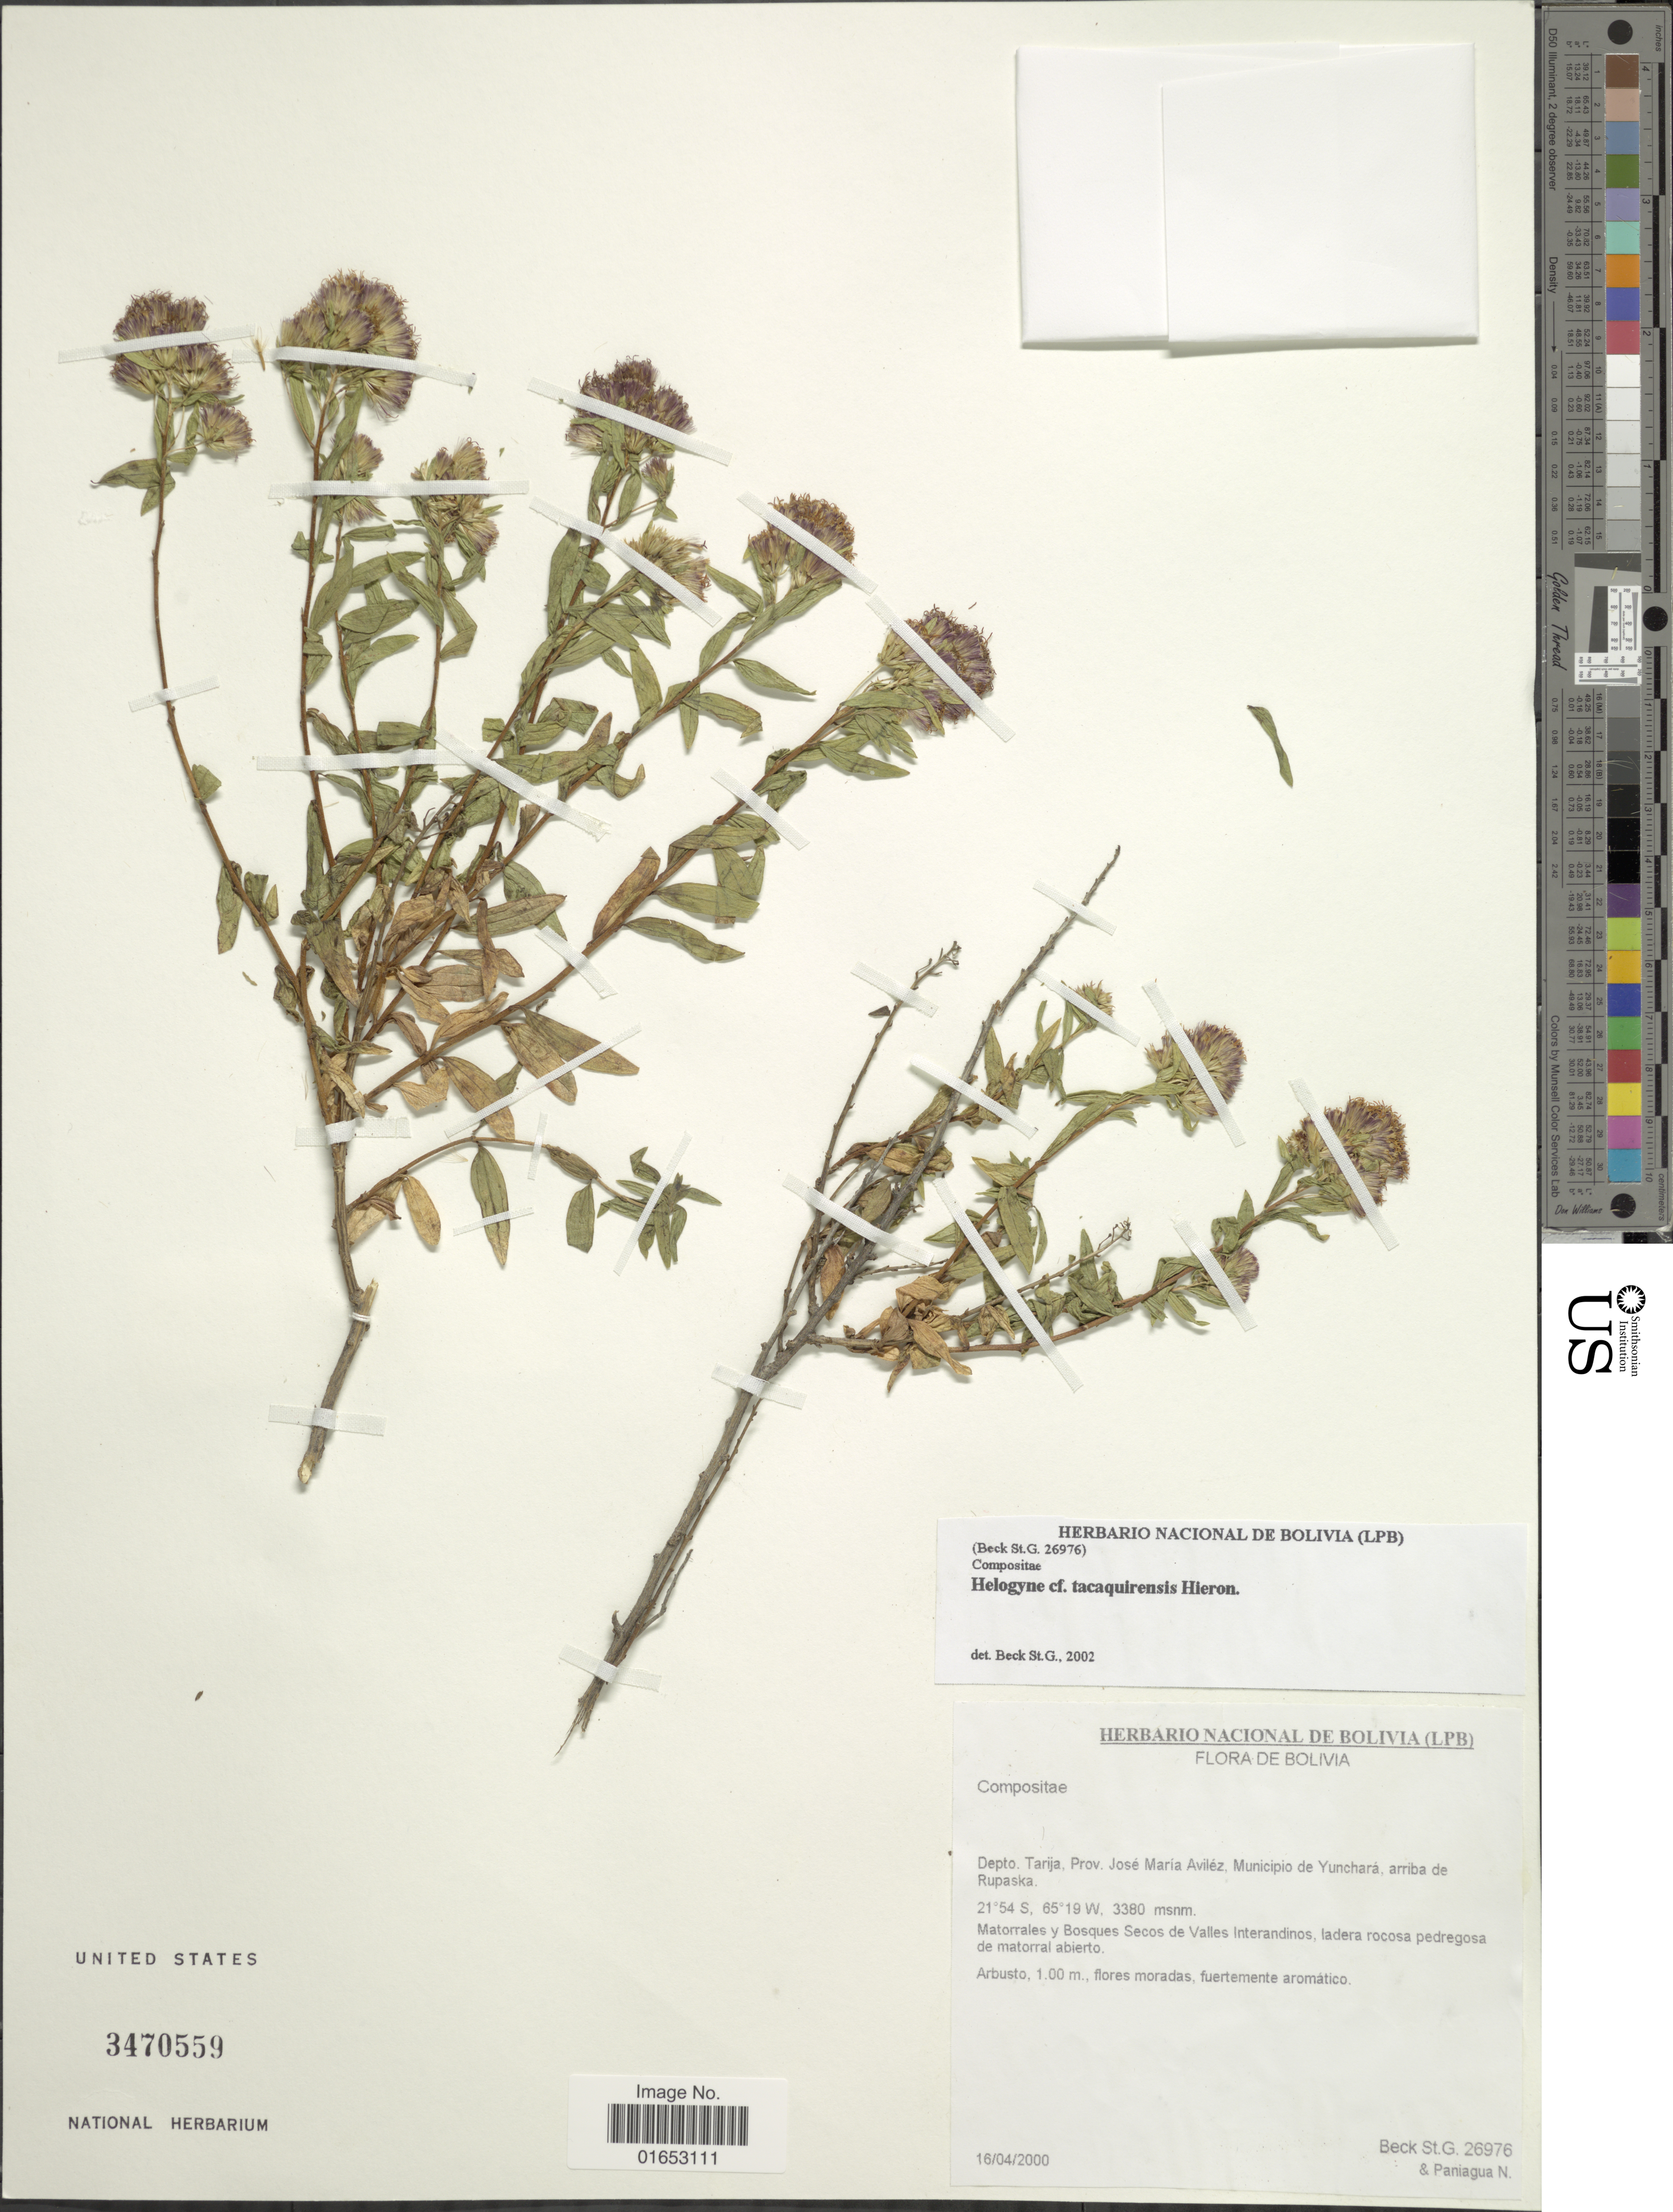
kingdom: Plantae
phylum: Tracheophyta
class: Magnoliopsida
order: Asterales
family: Asteraceae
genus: Helogyne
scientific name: Helogyne tacaquirensis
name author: Hieron. in Urban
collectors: S. G. Beck & N. Paniagua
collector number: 26976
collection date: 2000-04-16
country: Bolivia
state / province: Tarija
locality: Prov. José Maria Aviléz, Municipio de Yunchará, arriba de Rupaska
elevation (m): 3380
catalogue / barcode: US 3470559